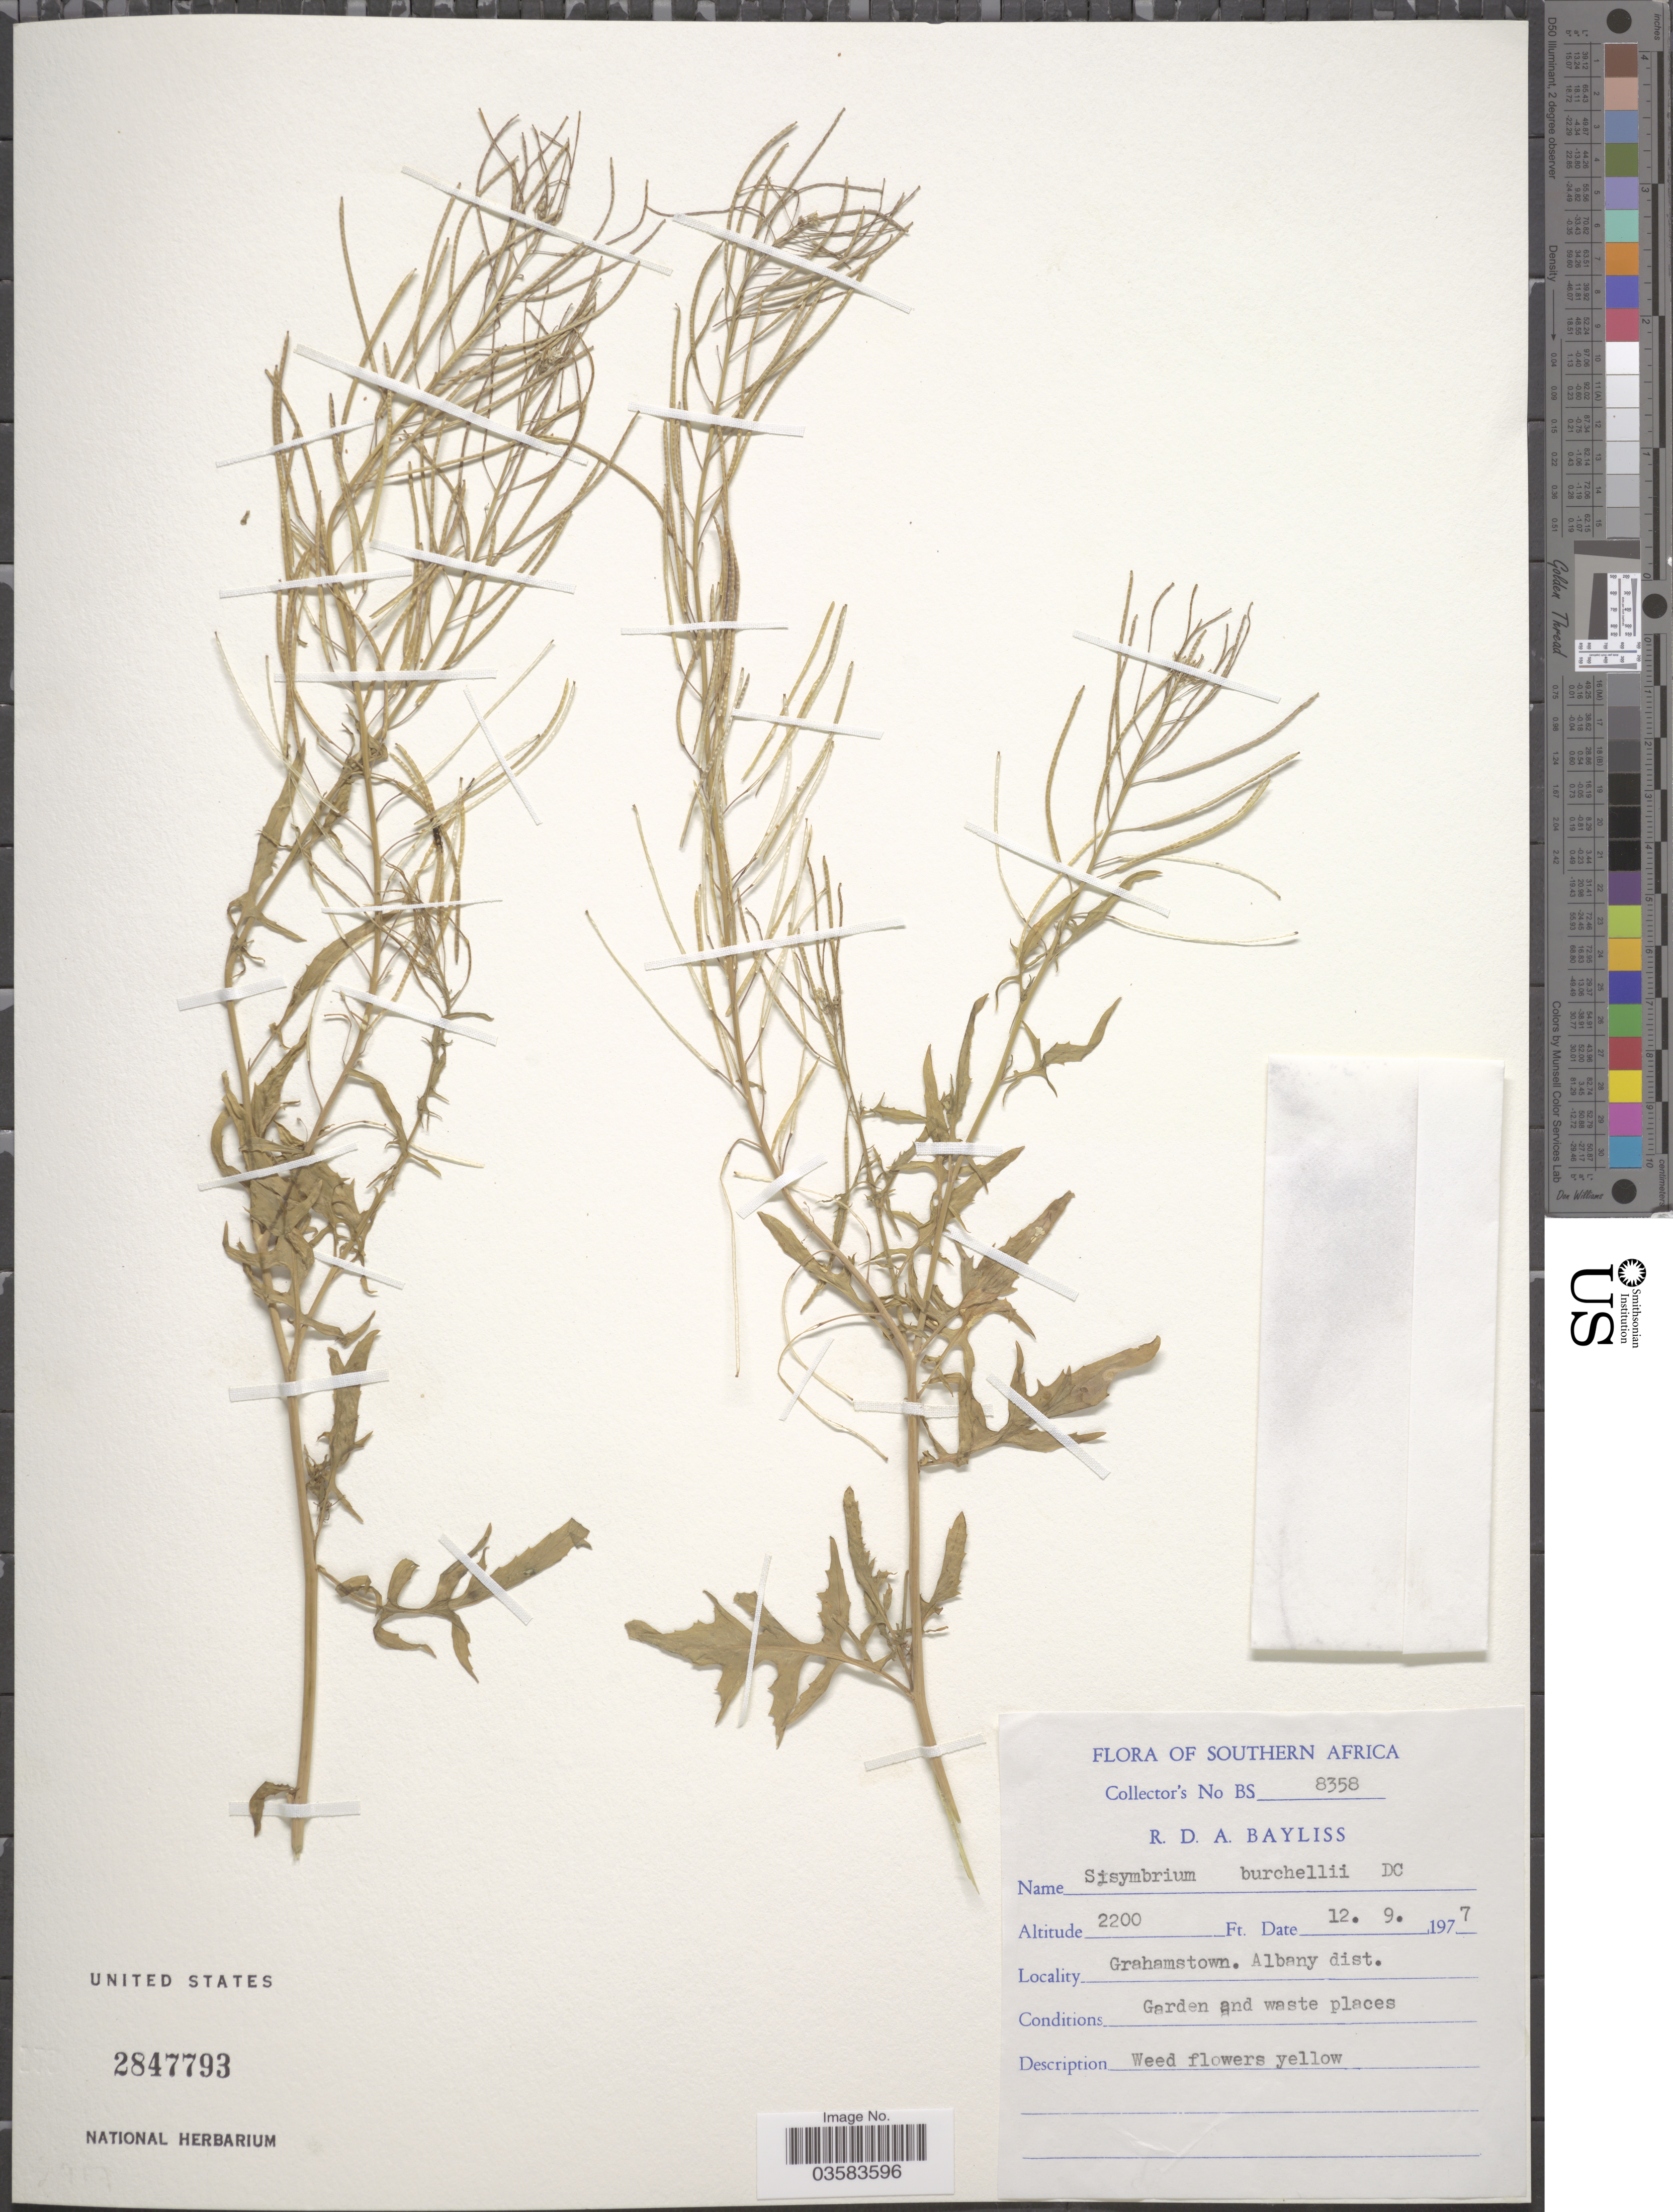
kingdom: Plantae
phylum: Tracheophyta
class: Magnoliopsida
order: Brassicales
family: Brassicaceae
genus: Sisymbrium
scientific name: Sisymbrium burchellii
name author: DC.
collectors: R. Bayliss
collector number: BS8358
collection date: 1977-09-12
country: South Africa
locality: Southern Africa. Grahamstown. Albany dist.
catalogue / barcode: US 2847793